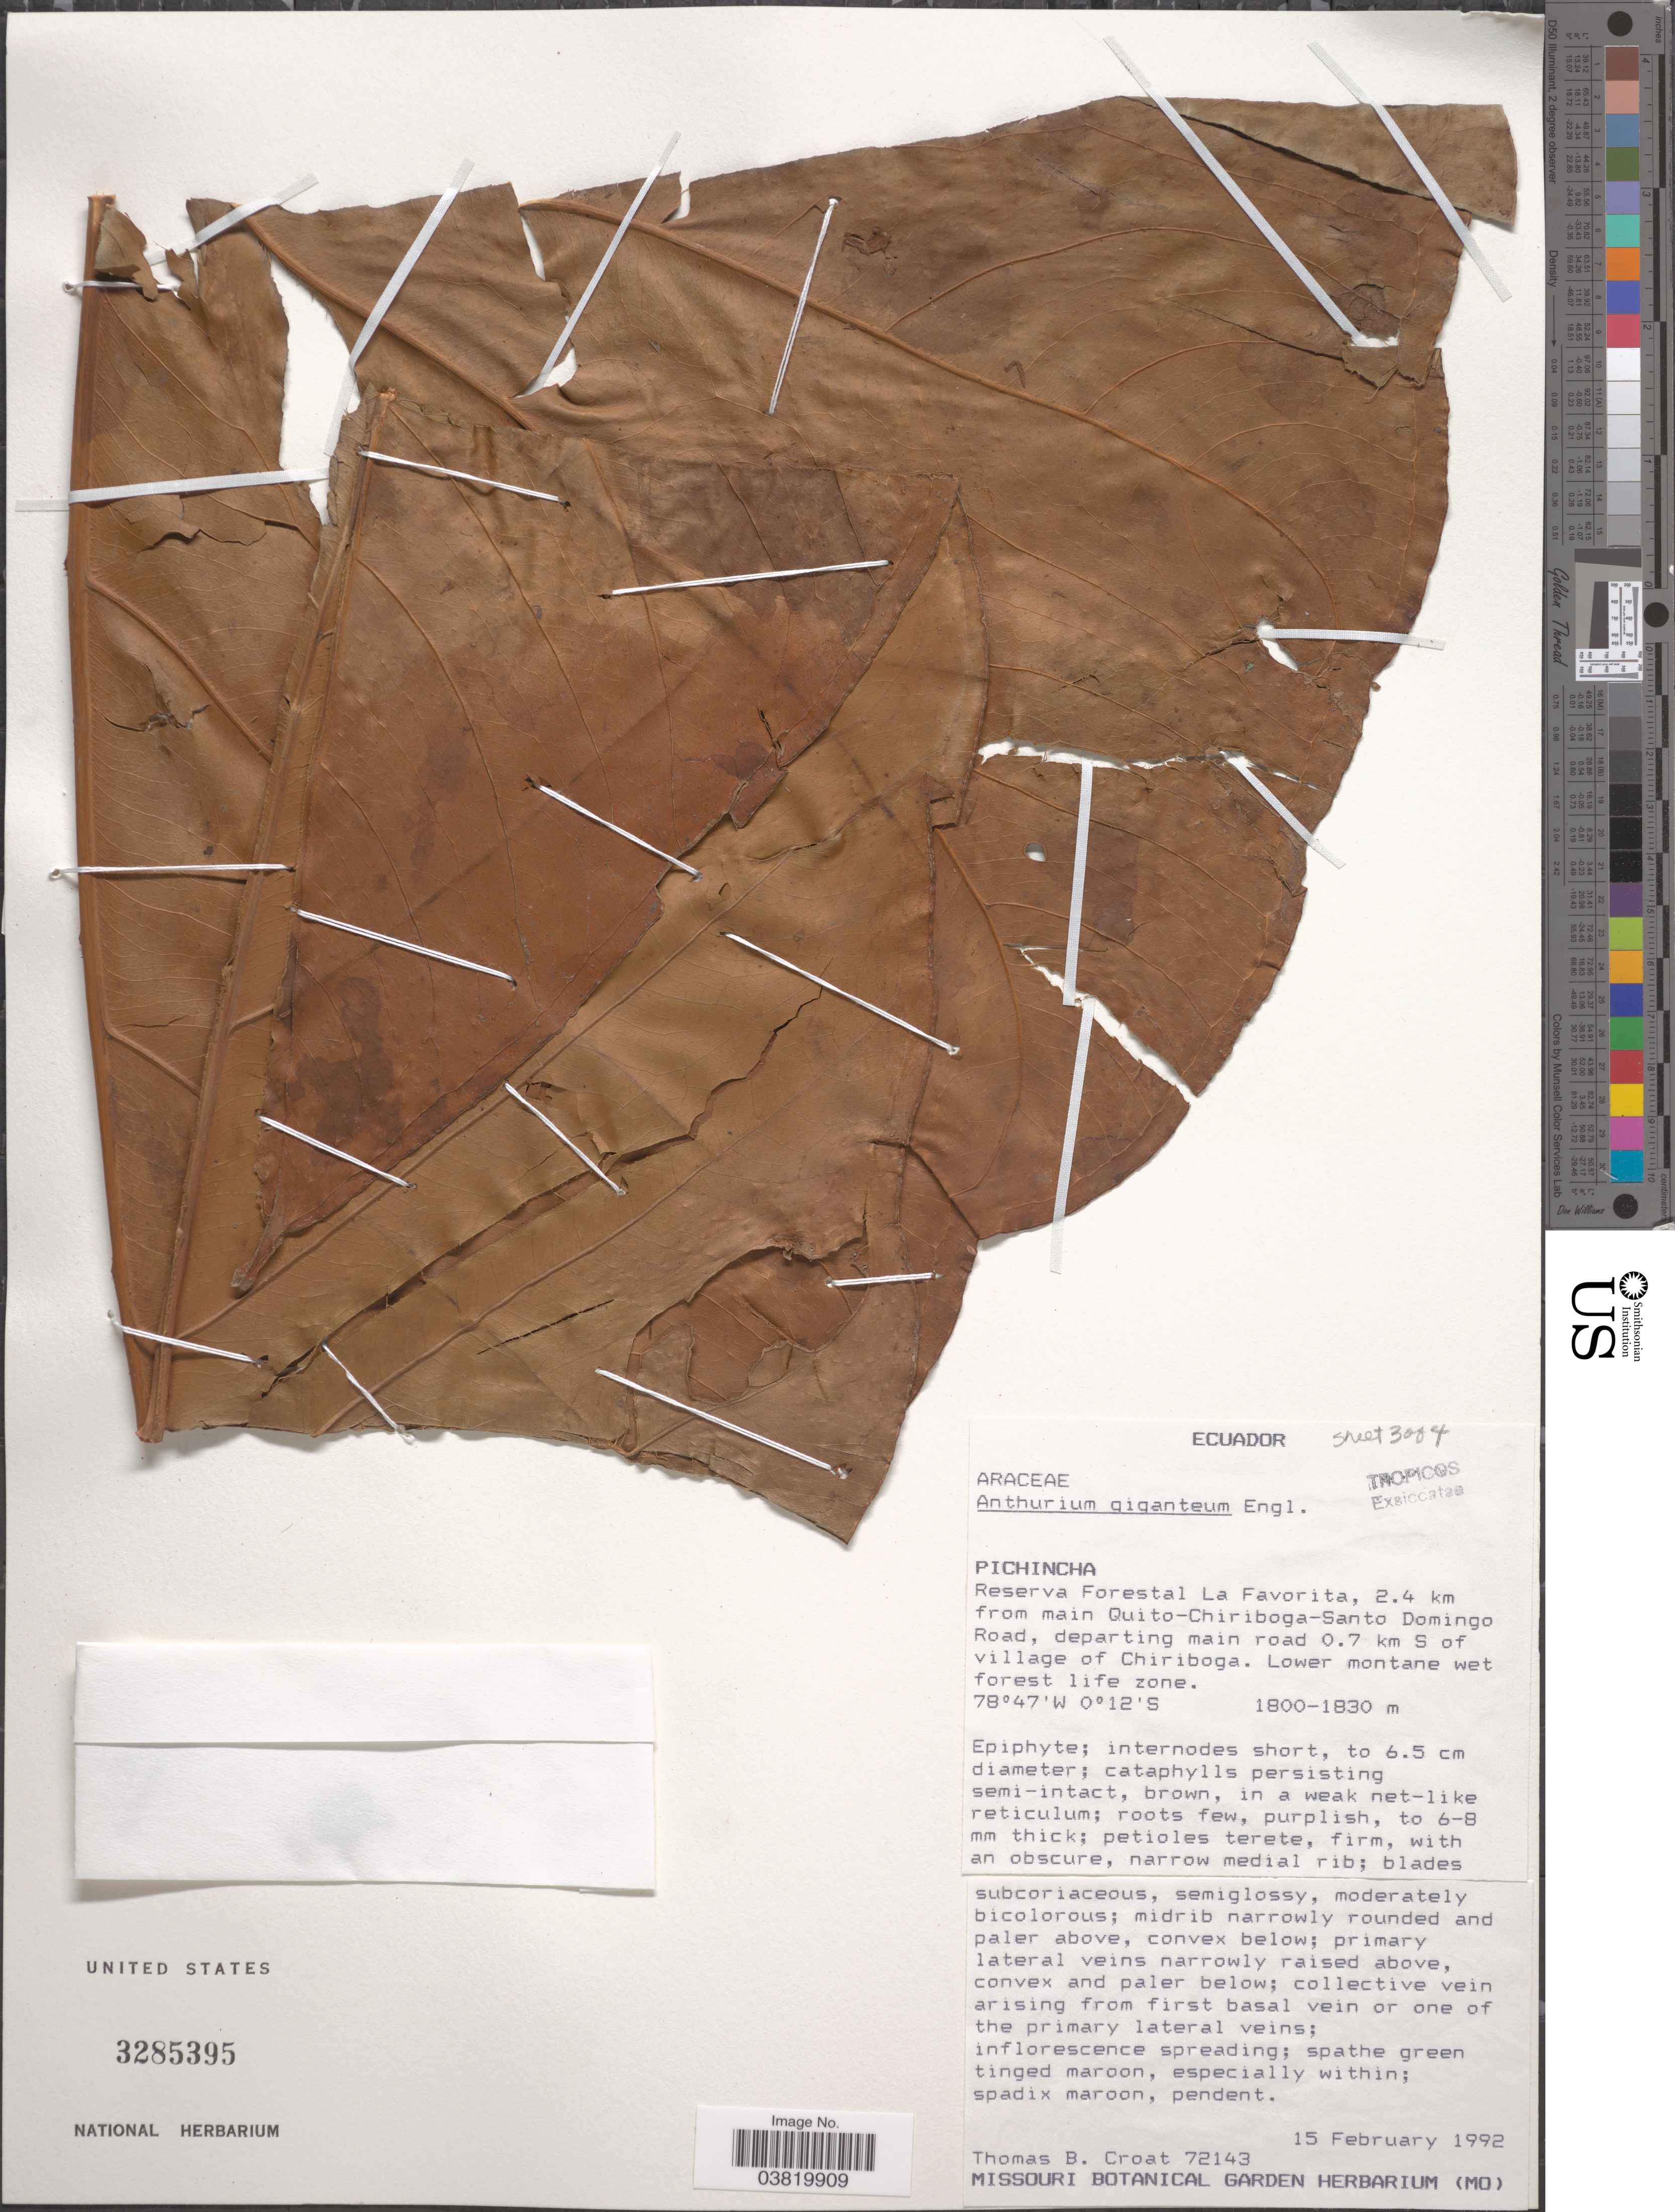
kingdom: Plantae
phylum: Tracheophyta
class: Liliopsida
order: Alismatales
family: Araceae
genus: Anthurium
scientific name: Anthurium giganteum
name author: Engl.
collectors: T. B. Croat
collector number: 72143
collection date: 1992-02-15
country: Ecuador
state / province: Pichincha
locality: Reserva Forestal La Favorita, 2.4 km from main Quito-Chiriboga-Santo Domingo Road, departing main road 0.7 km S of village of Chiriboga.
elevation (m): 1800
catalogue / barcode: US 3285395